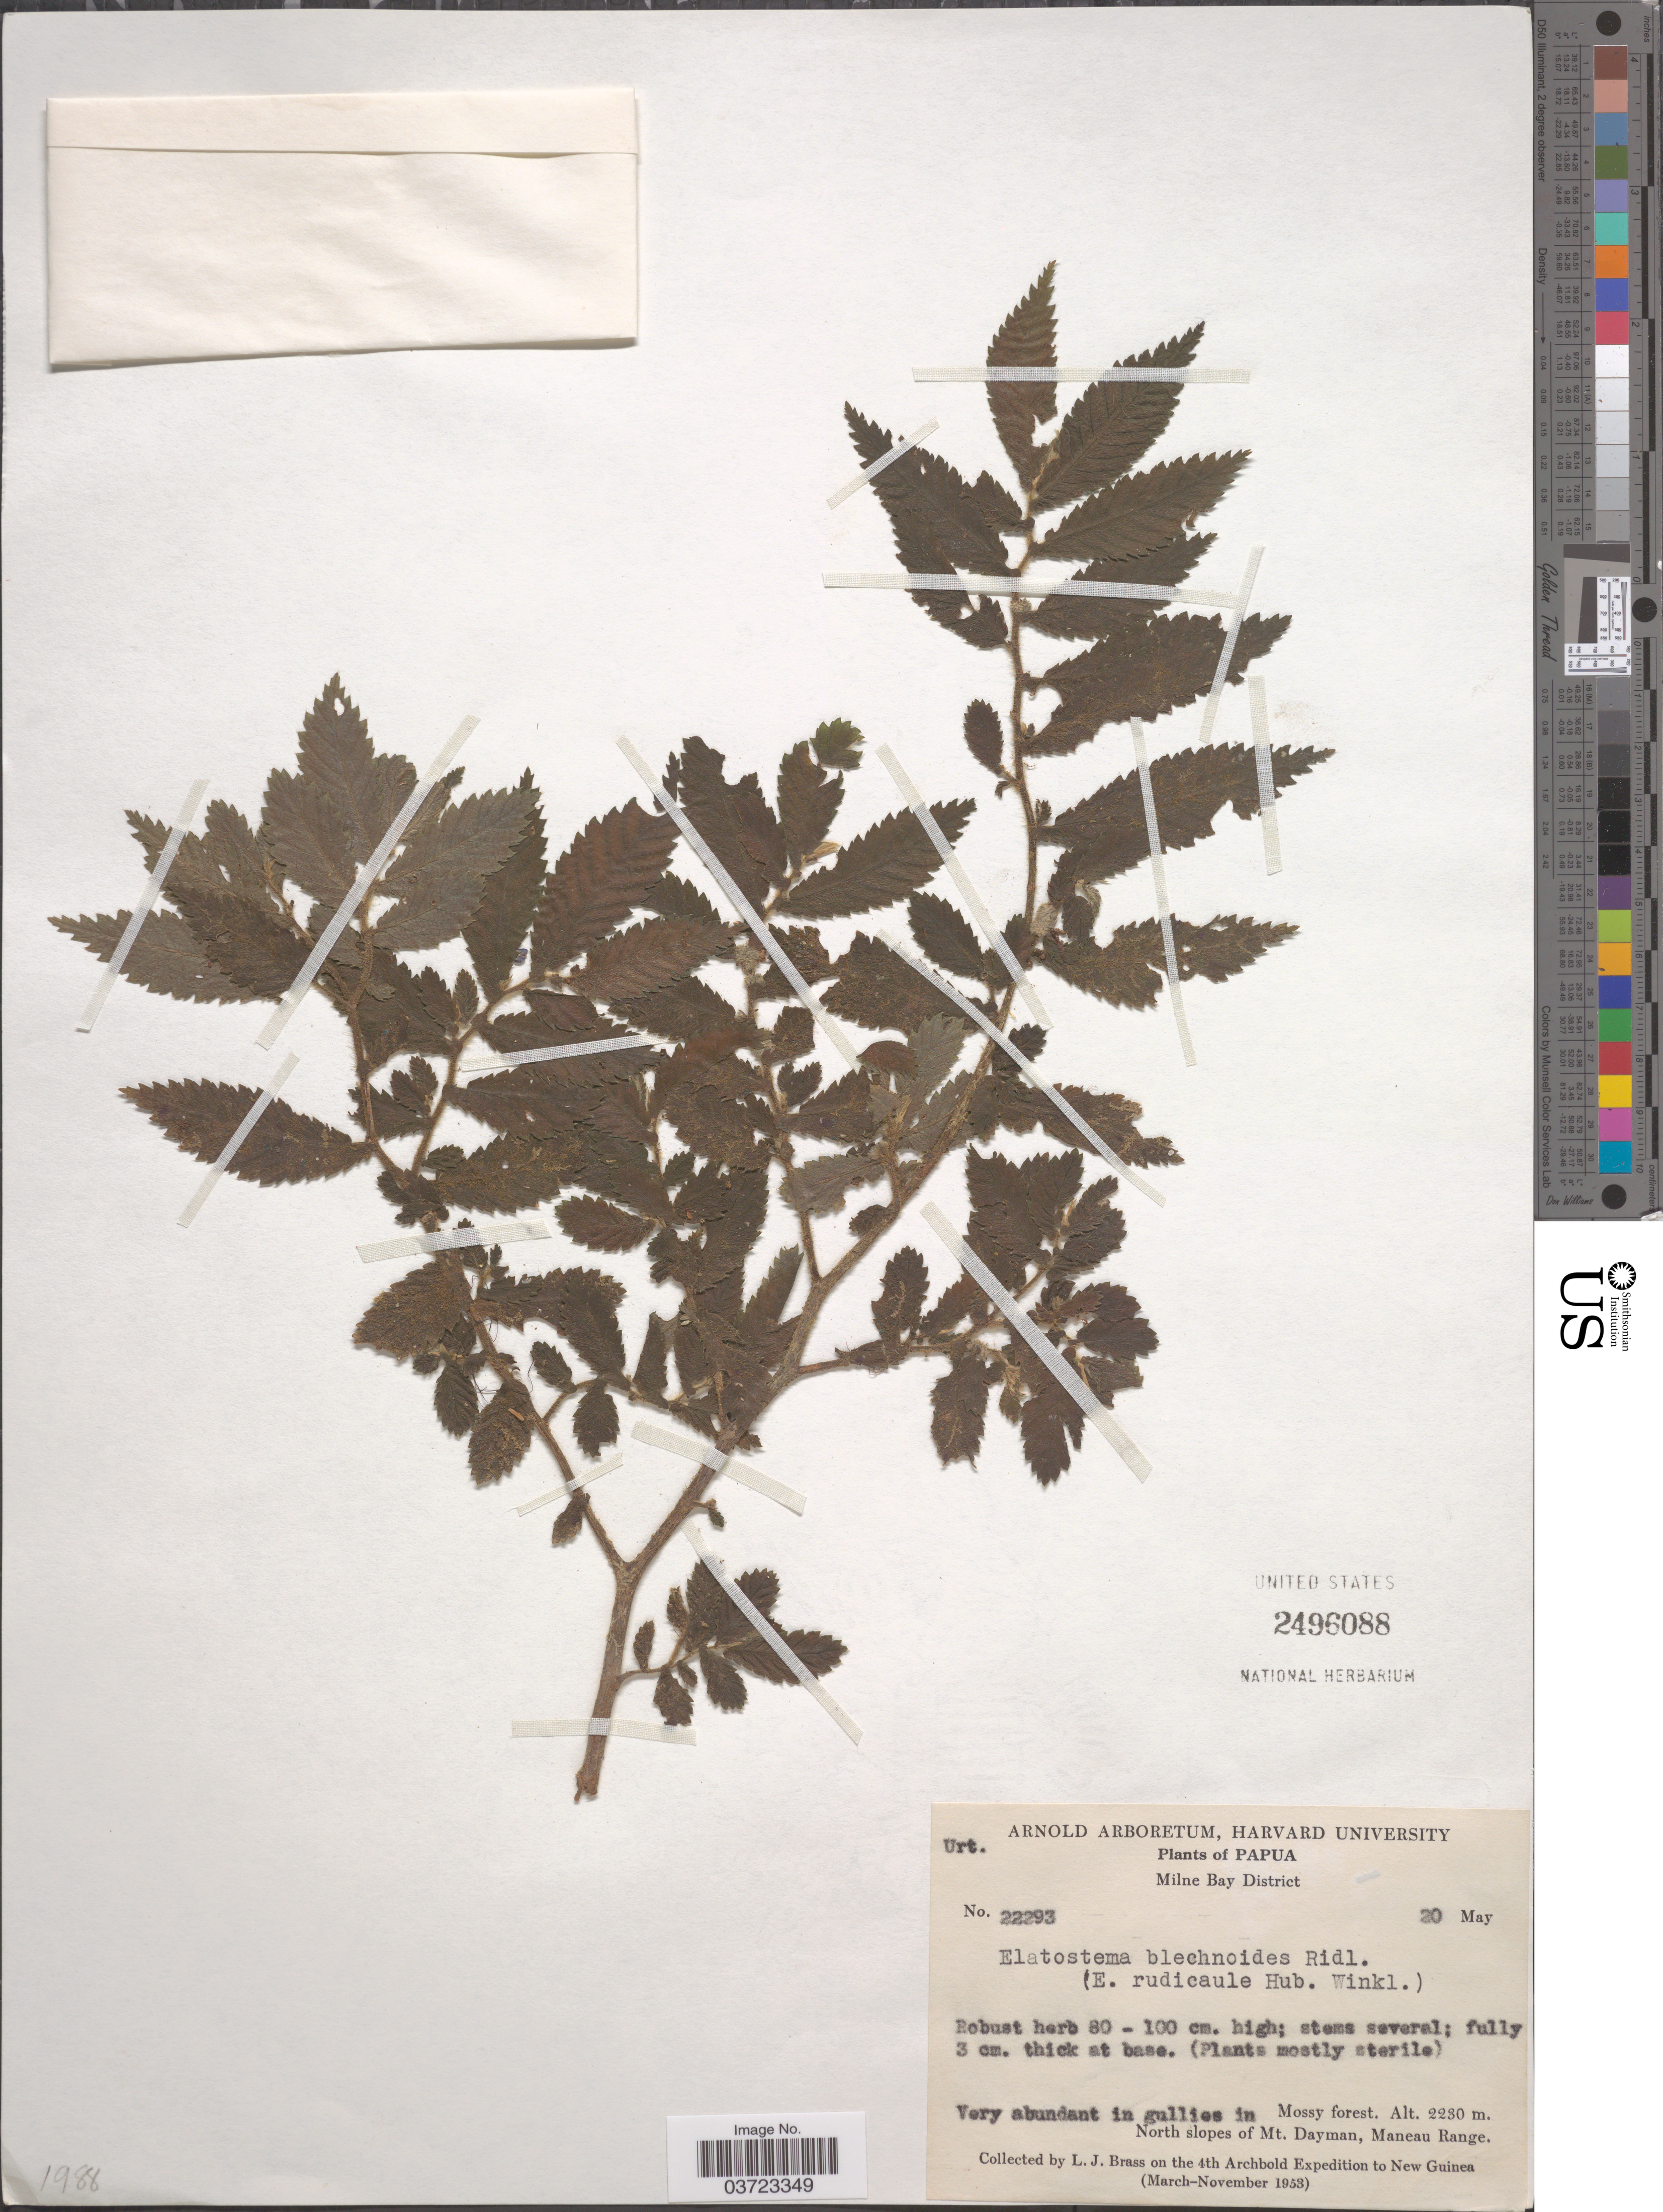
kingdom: Plantae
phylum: Tracheophyta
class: Magnoliopsida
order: Rosales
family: Urticaceae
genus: Elatostema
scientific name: Elatostema blechnoides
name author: Ridl.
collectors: L. J. Brass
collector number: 22293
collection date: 1953-05-20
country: Papua New Guinea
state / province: Milne Bay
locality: Papua. Milne Bay District. North slopes of Mt. Dayman, Maneau Range.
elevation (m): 2230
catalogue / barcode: US 2496088